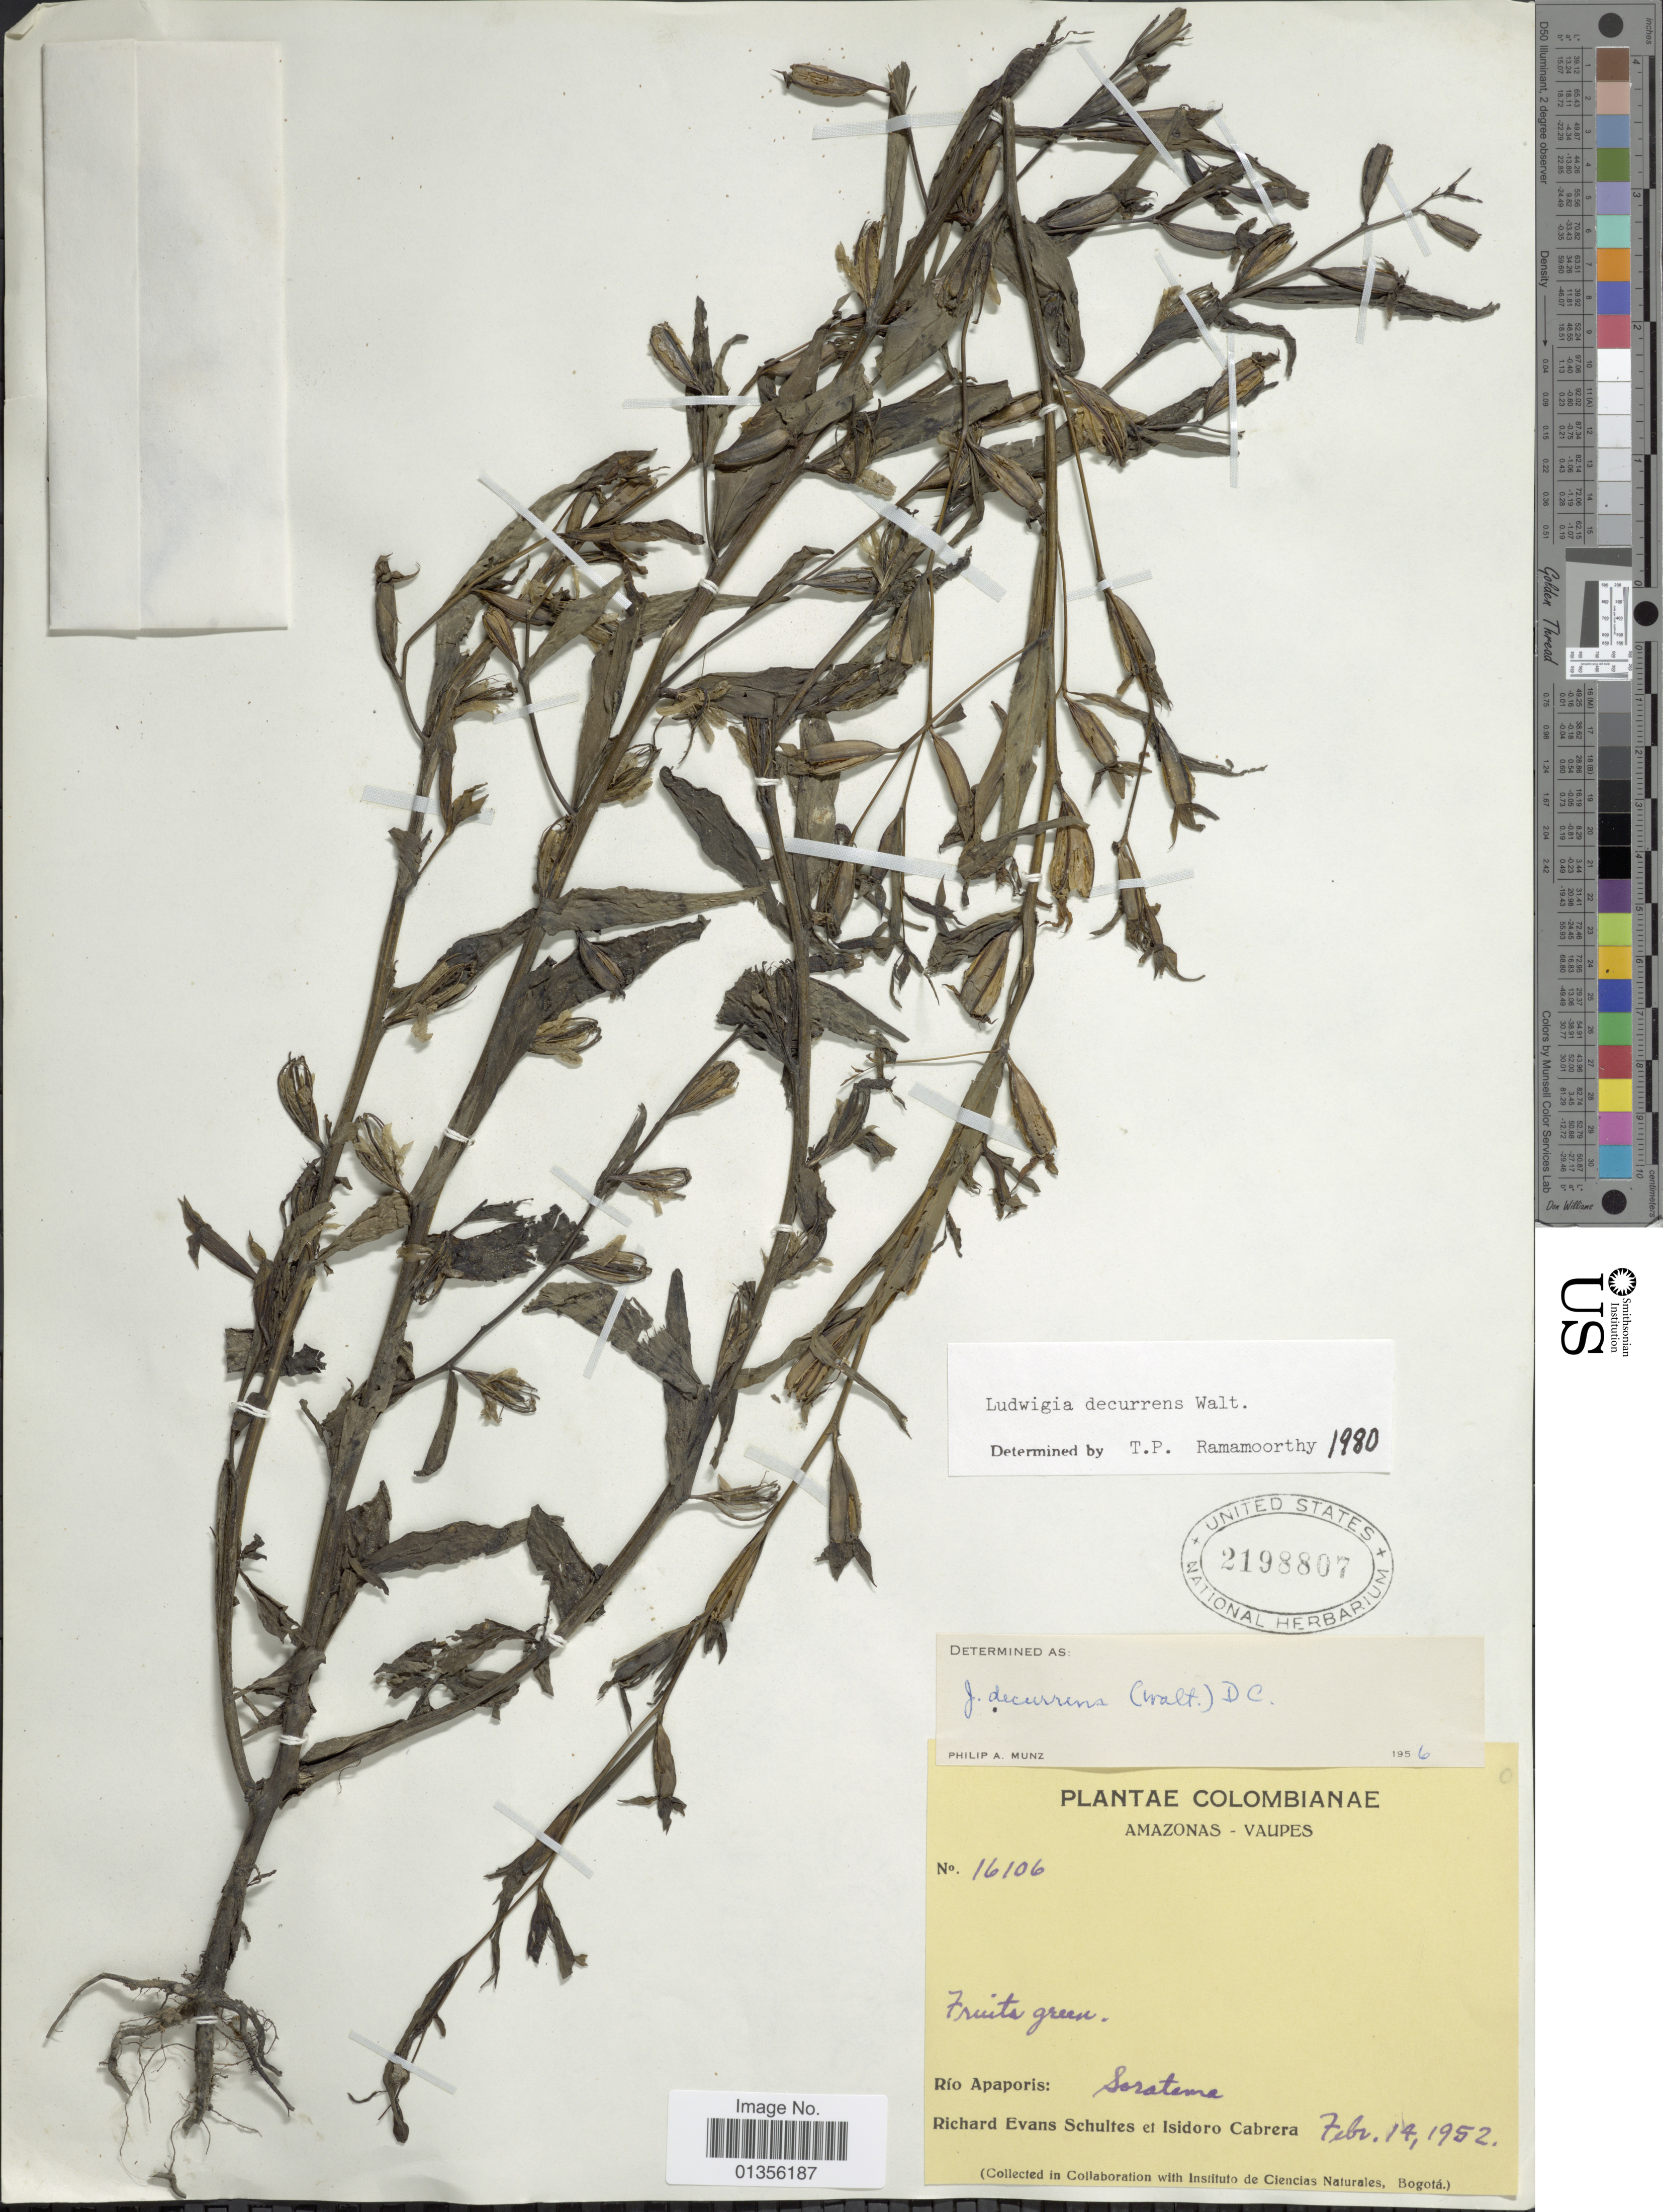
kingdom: Plantae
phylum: Tracheophyta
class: Magnoliopsida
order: Myrtales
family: Onagraceae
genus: Ludwigia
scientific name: Ludwigia decurrens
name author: Walter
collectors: R. E. Schultes & I. Cabrera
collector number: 16106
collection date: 1952-02-14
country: Colombia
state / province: Amazonas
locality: Vaupes. Río apaporis: Soratama.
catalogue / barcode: US 2198807